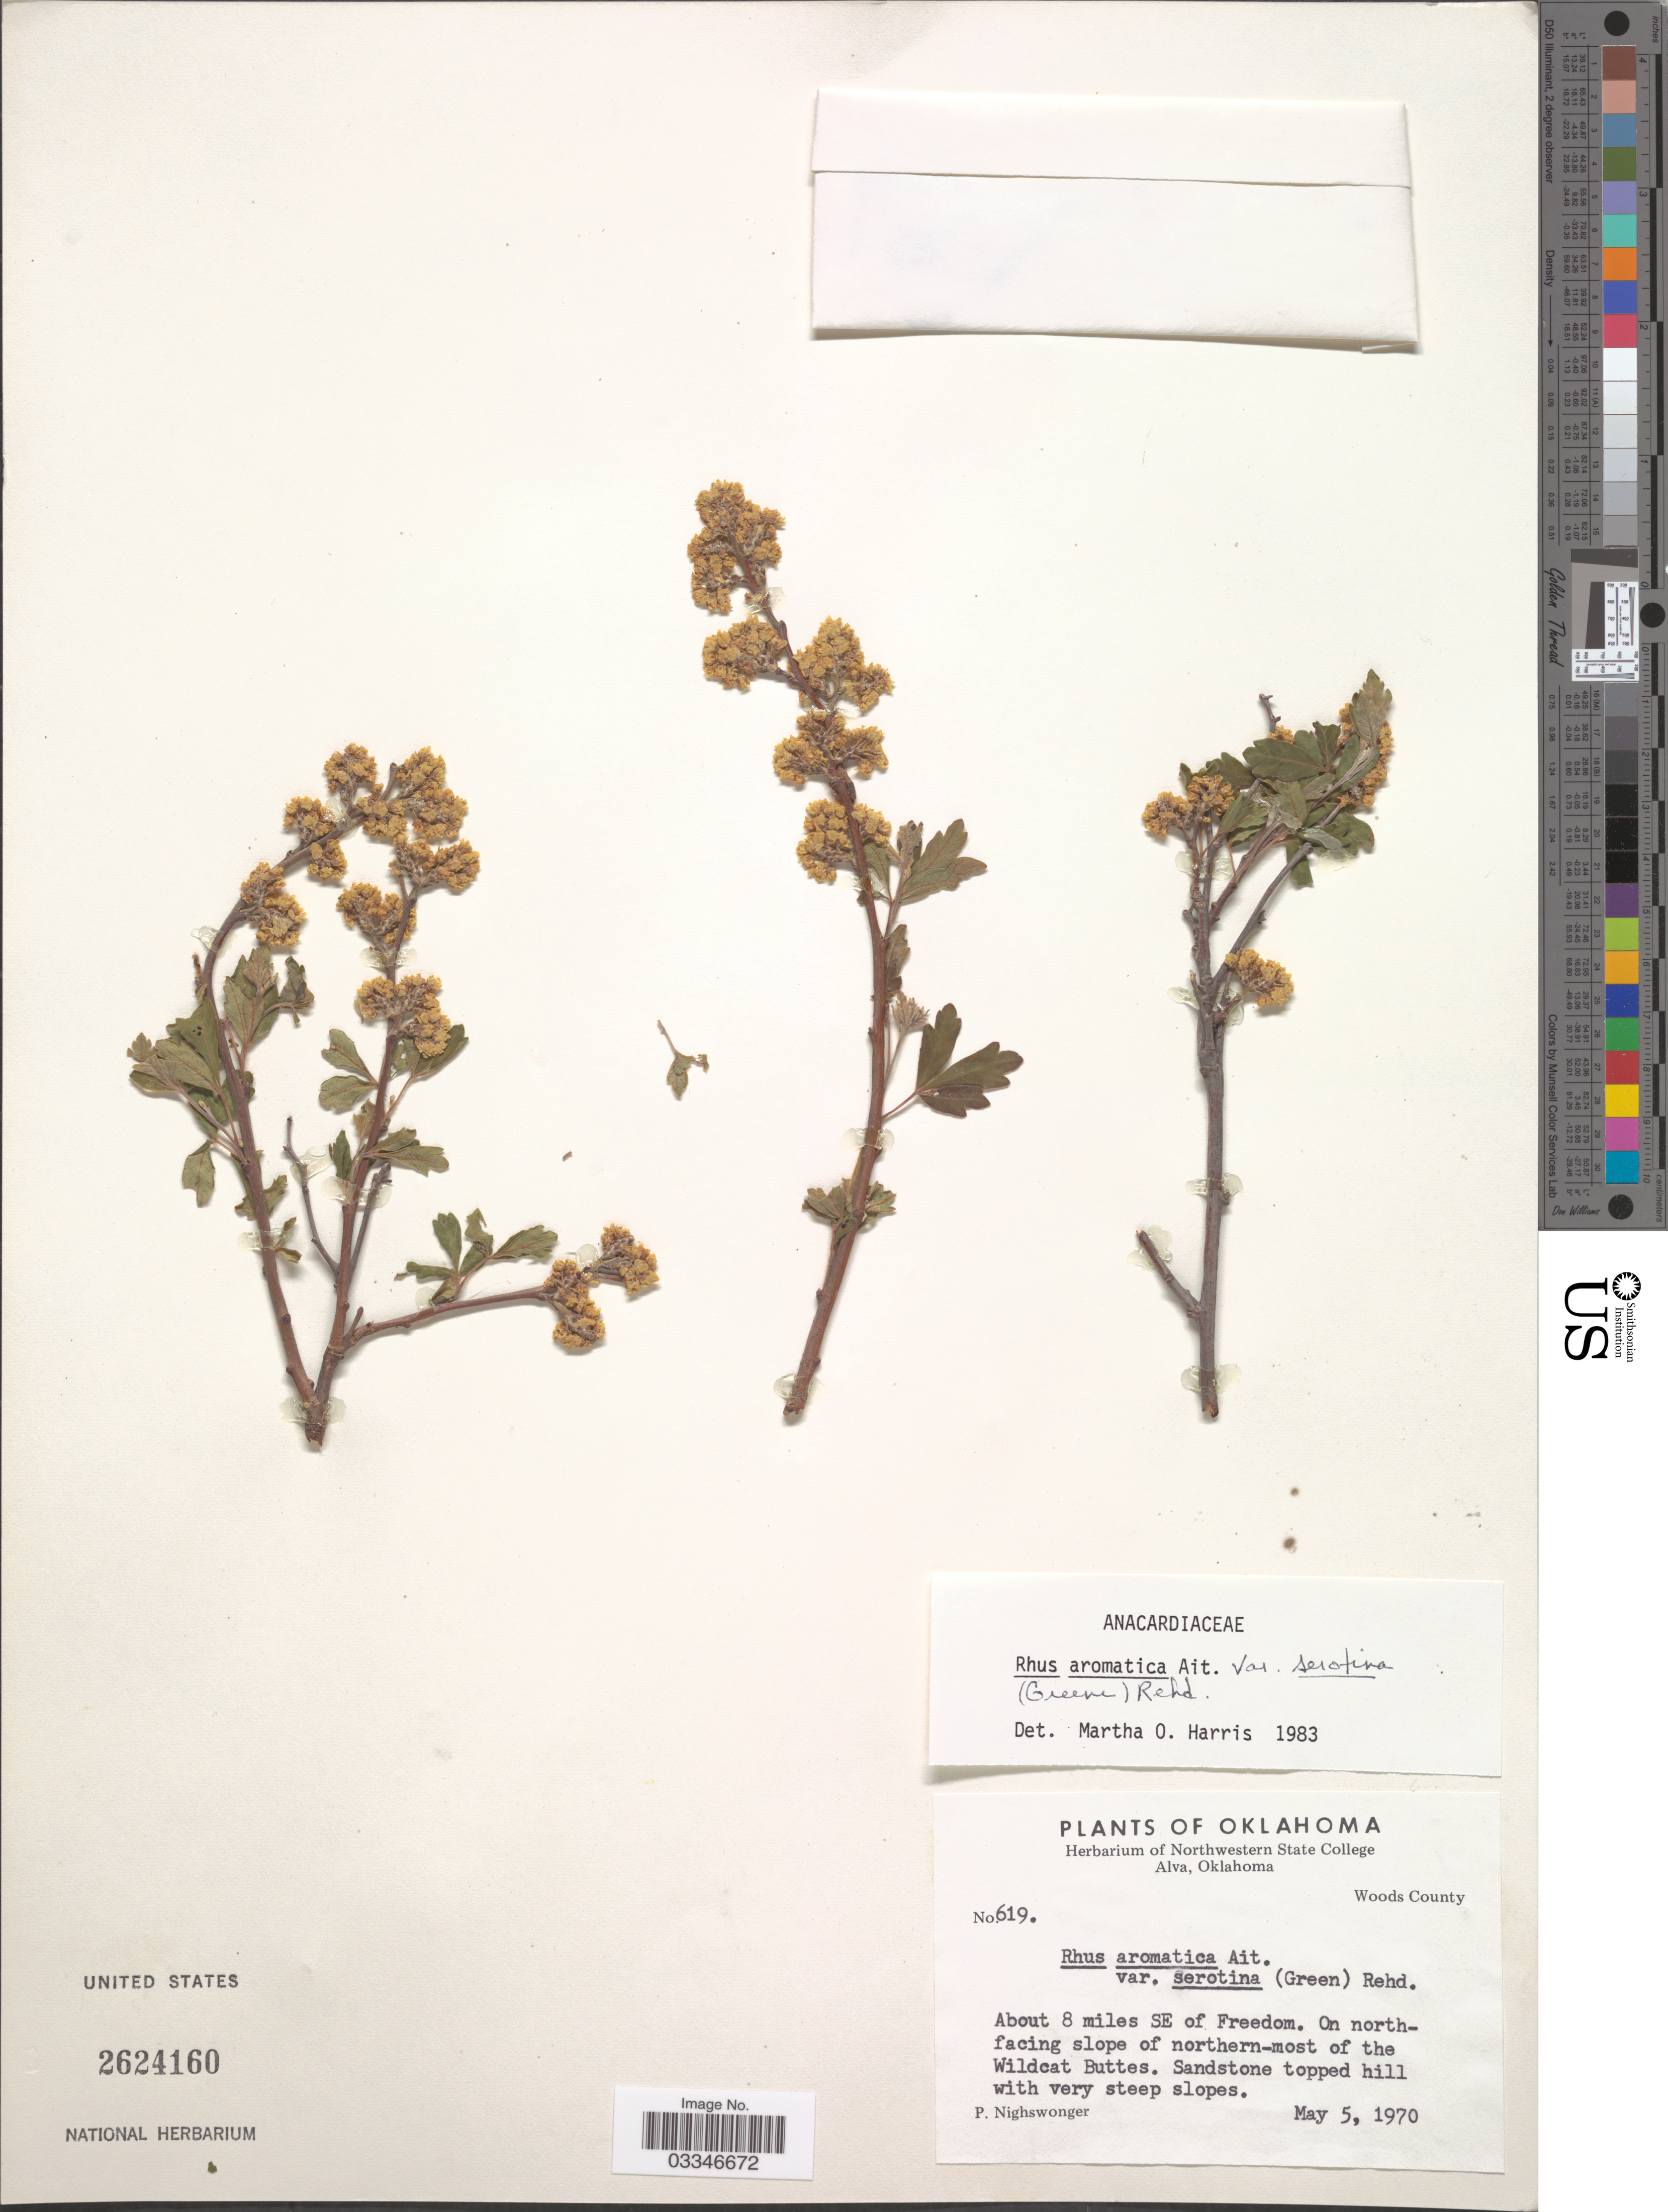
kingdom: Plantae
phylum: Tracheophyta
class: Magnoliopsida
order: Sapindales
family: Anacardiaceae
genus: Rhus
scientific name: Rhus trilobata var. serotina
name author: (Greene) F.A. Barkley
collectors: P. Nighswonger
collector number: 619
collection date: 1970-05-05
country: United States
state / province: Oklahoma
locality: Woods County. About 8 miles SE of Freedom. On north-facing slope of northern-most of the Wilcat Buttes.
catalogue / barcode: US 2624160